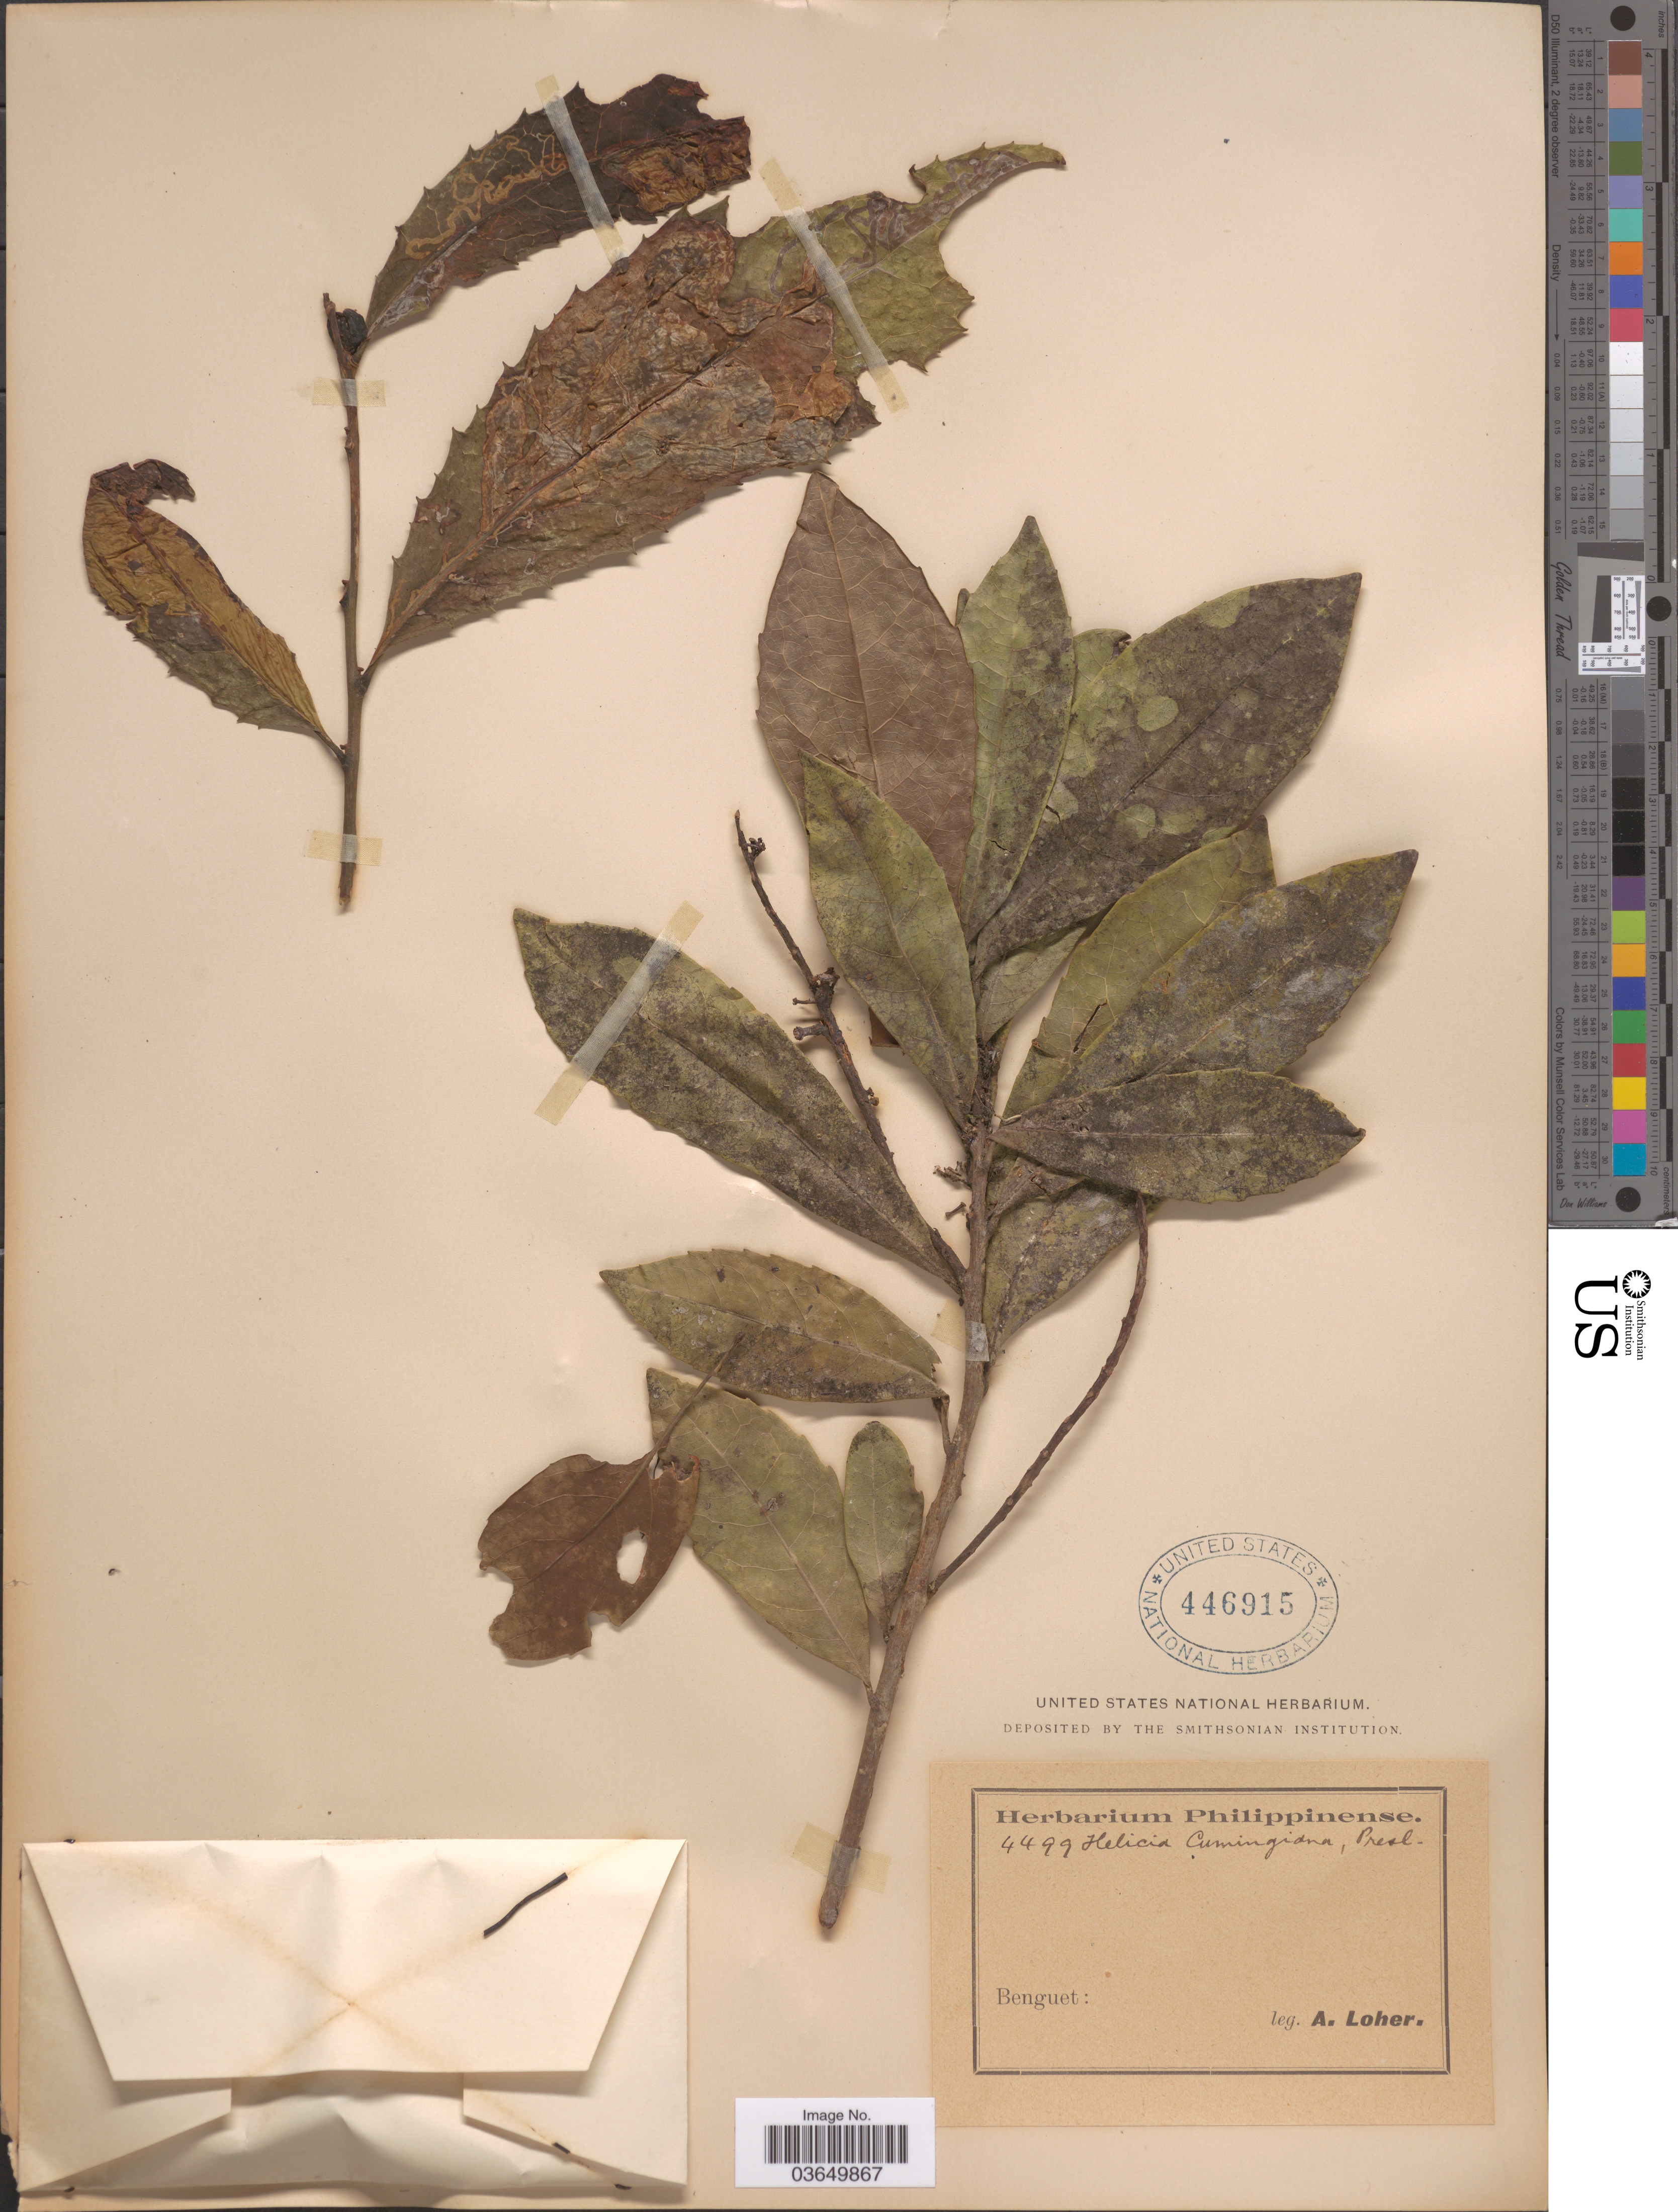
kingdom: Plantae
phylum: Tracheophyta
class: Magnoliopsida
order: Proteales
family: Proteaceae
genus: Helicia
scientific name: Helicia cumingiana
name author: C. Presl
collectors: A. Loher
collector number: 4499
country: Philippines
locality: Benguet.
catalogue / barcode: US 446915